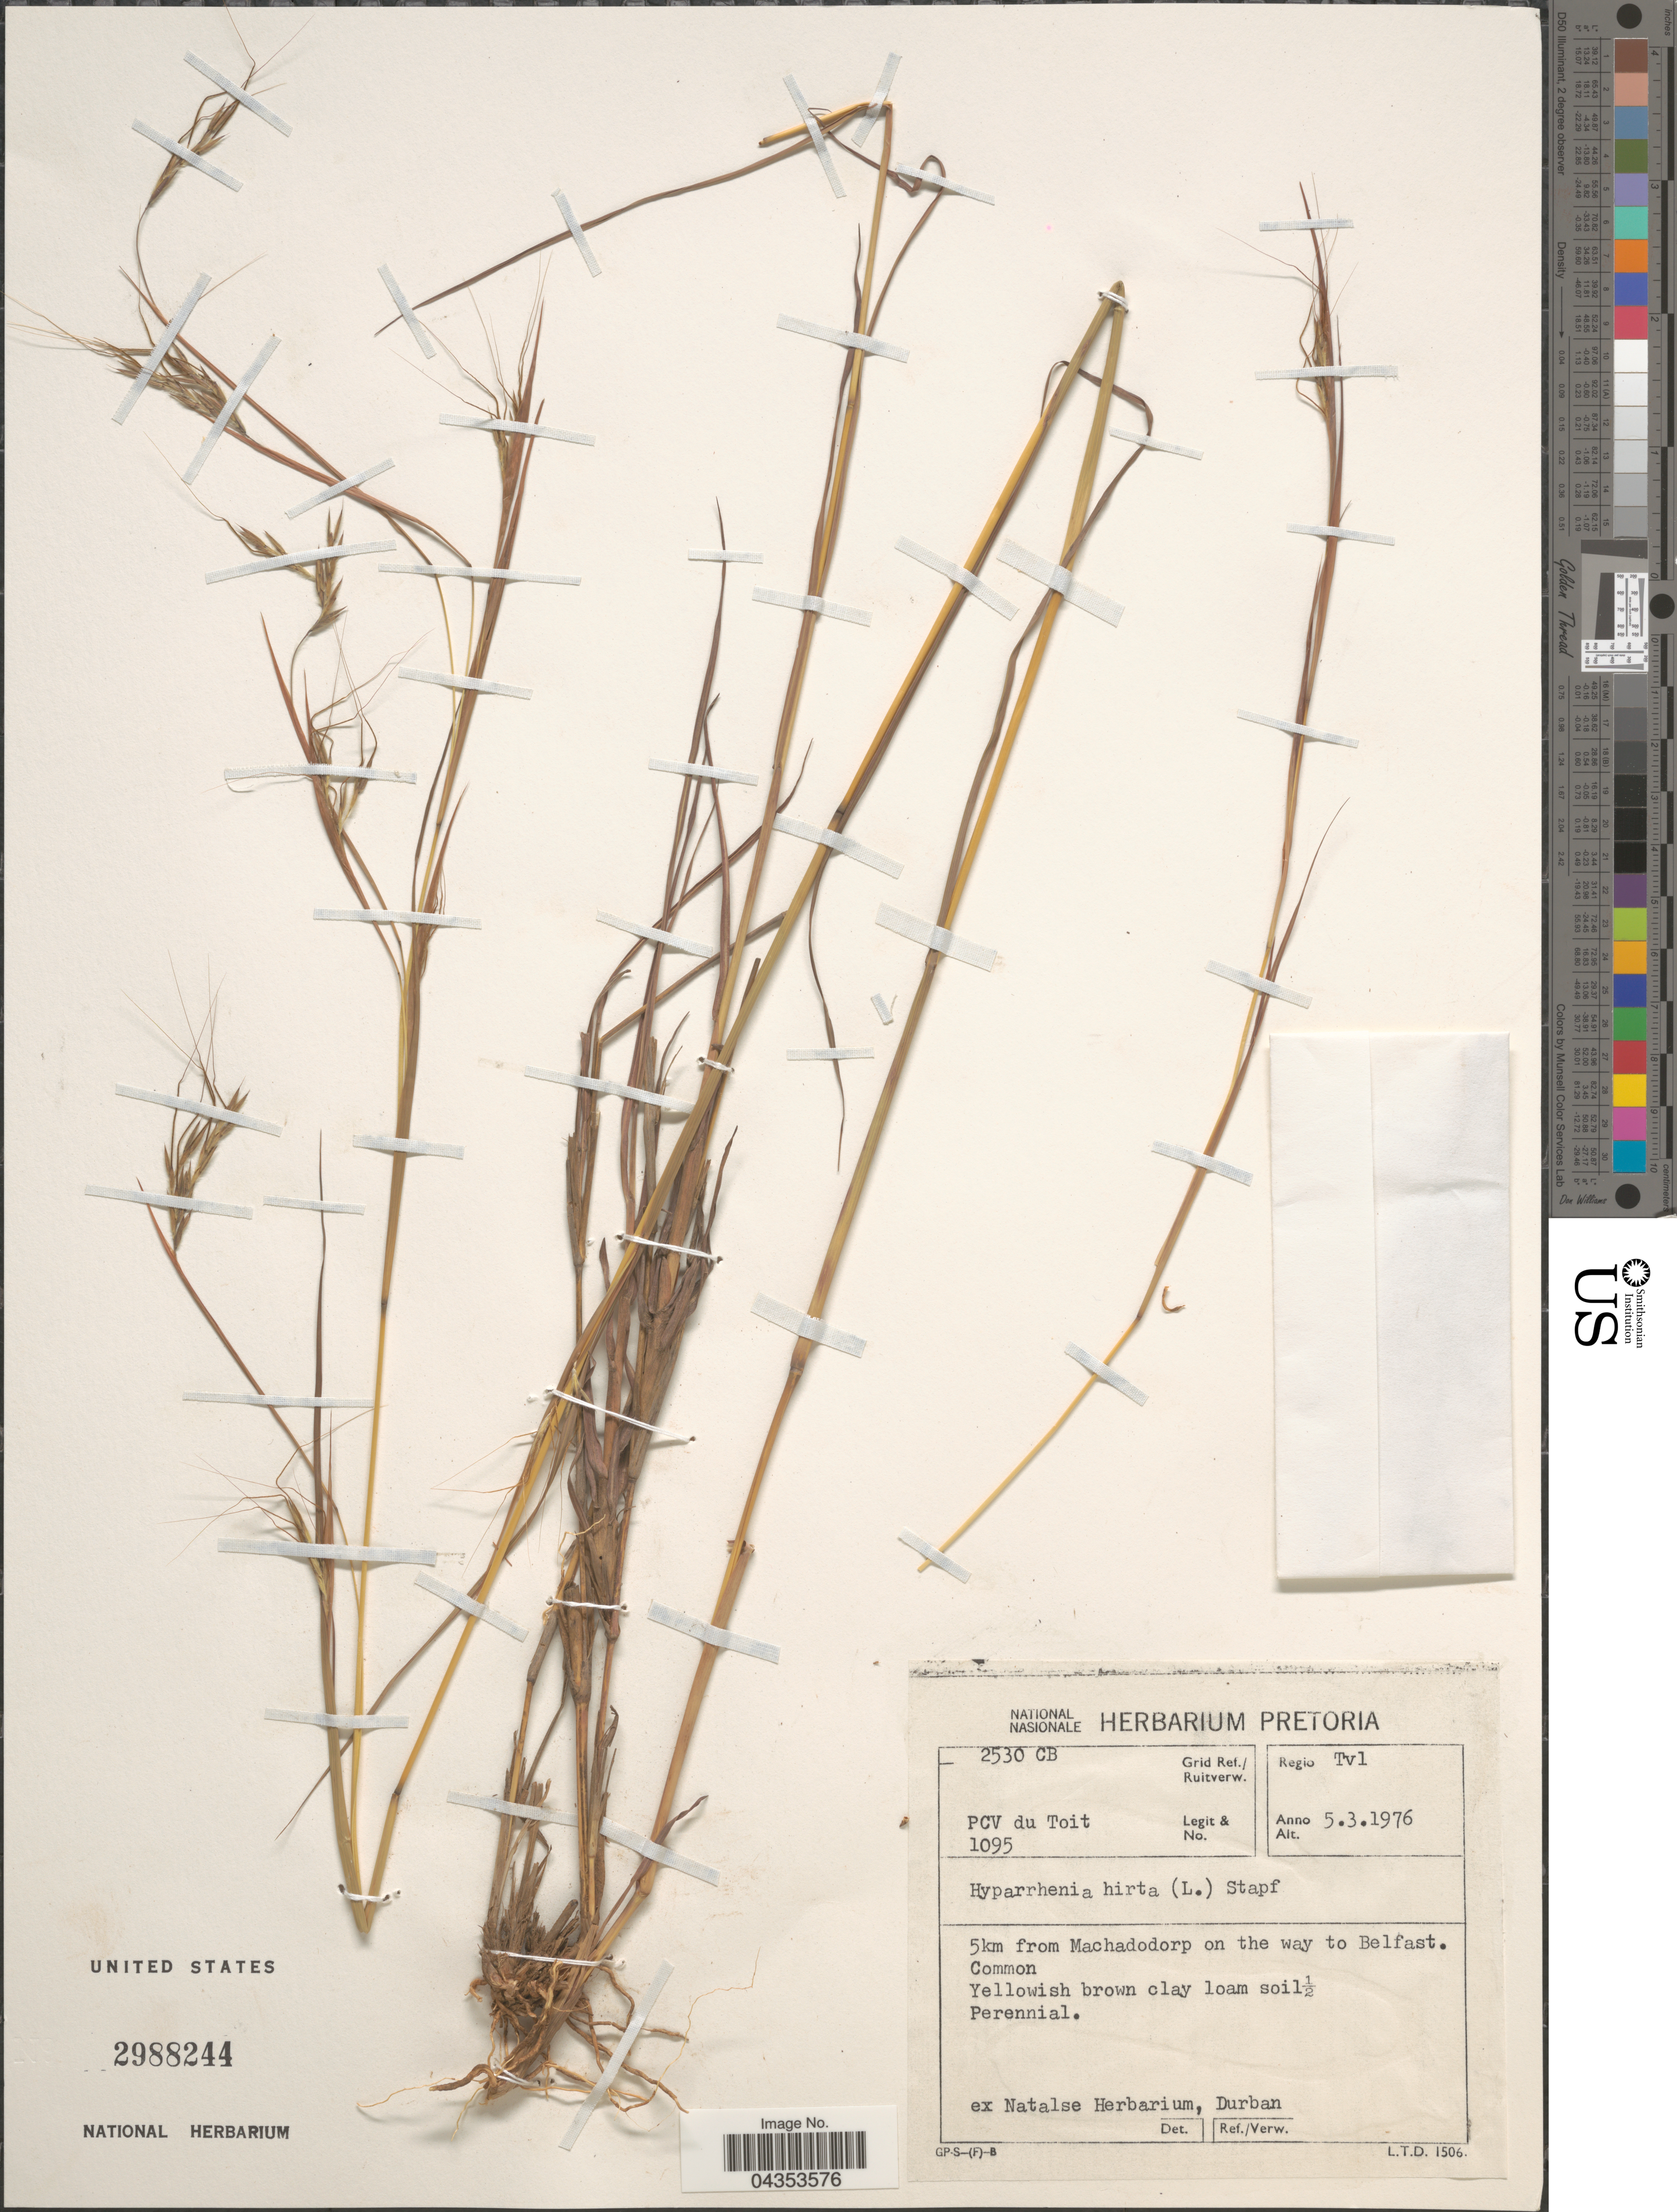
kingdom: Plantae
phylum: Tracheophyta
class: Liliopsida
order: Poales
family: Poaceae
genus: Hyparrhenia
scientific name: Hyparrhenia hirta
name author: (L.) Stapf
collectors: P. Du Toit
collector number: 1095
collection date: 1976-03-05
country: South Africa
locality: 2530 CB Grid Ref./Ruitverw. Regio Tvl. 5km from Machadodorp on the way to Belfast.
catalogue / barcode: US 2988244